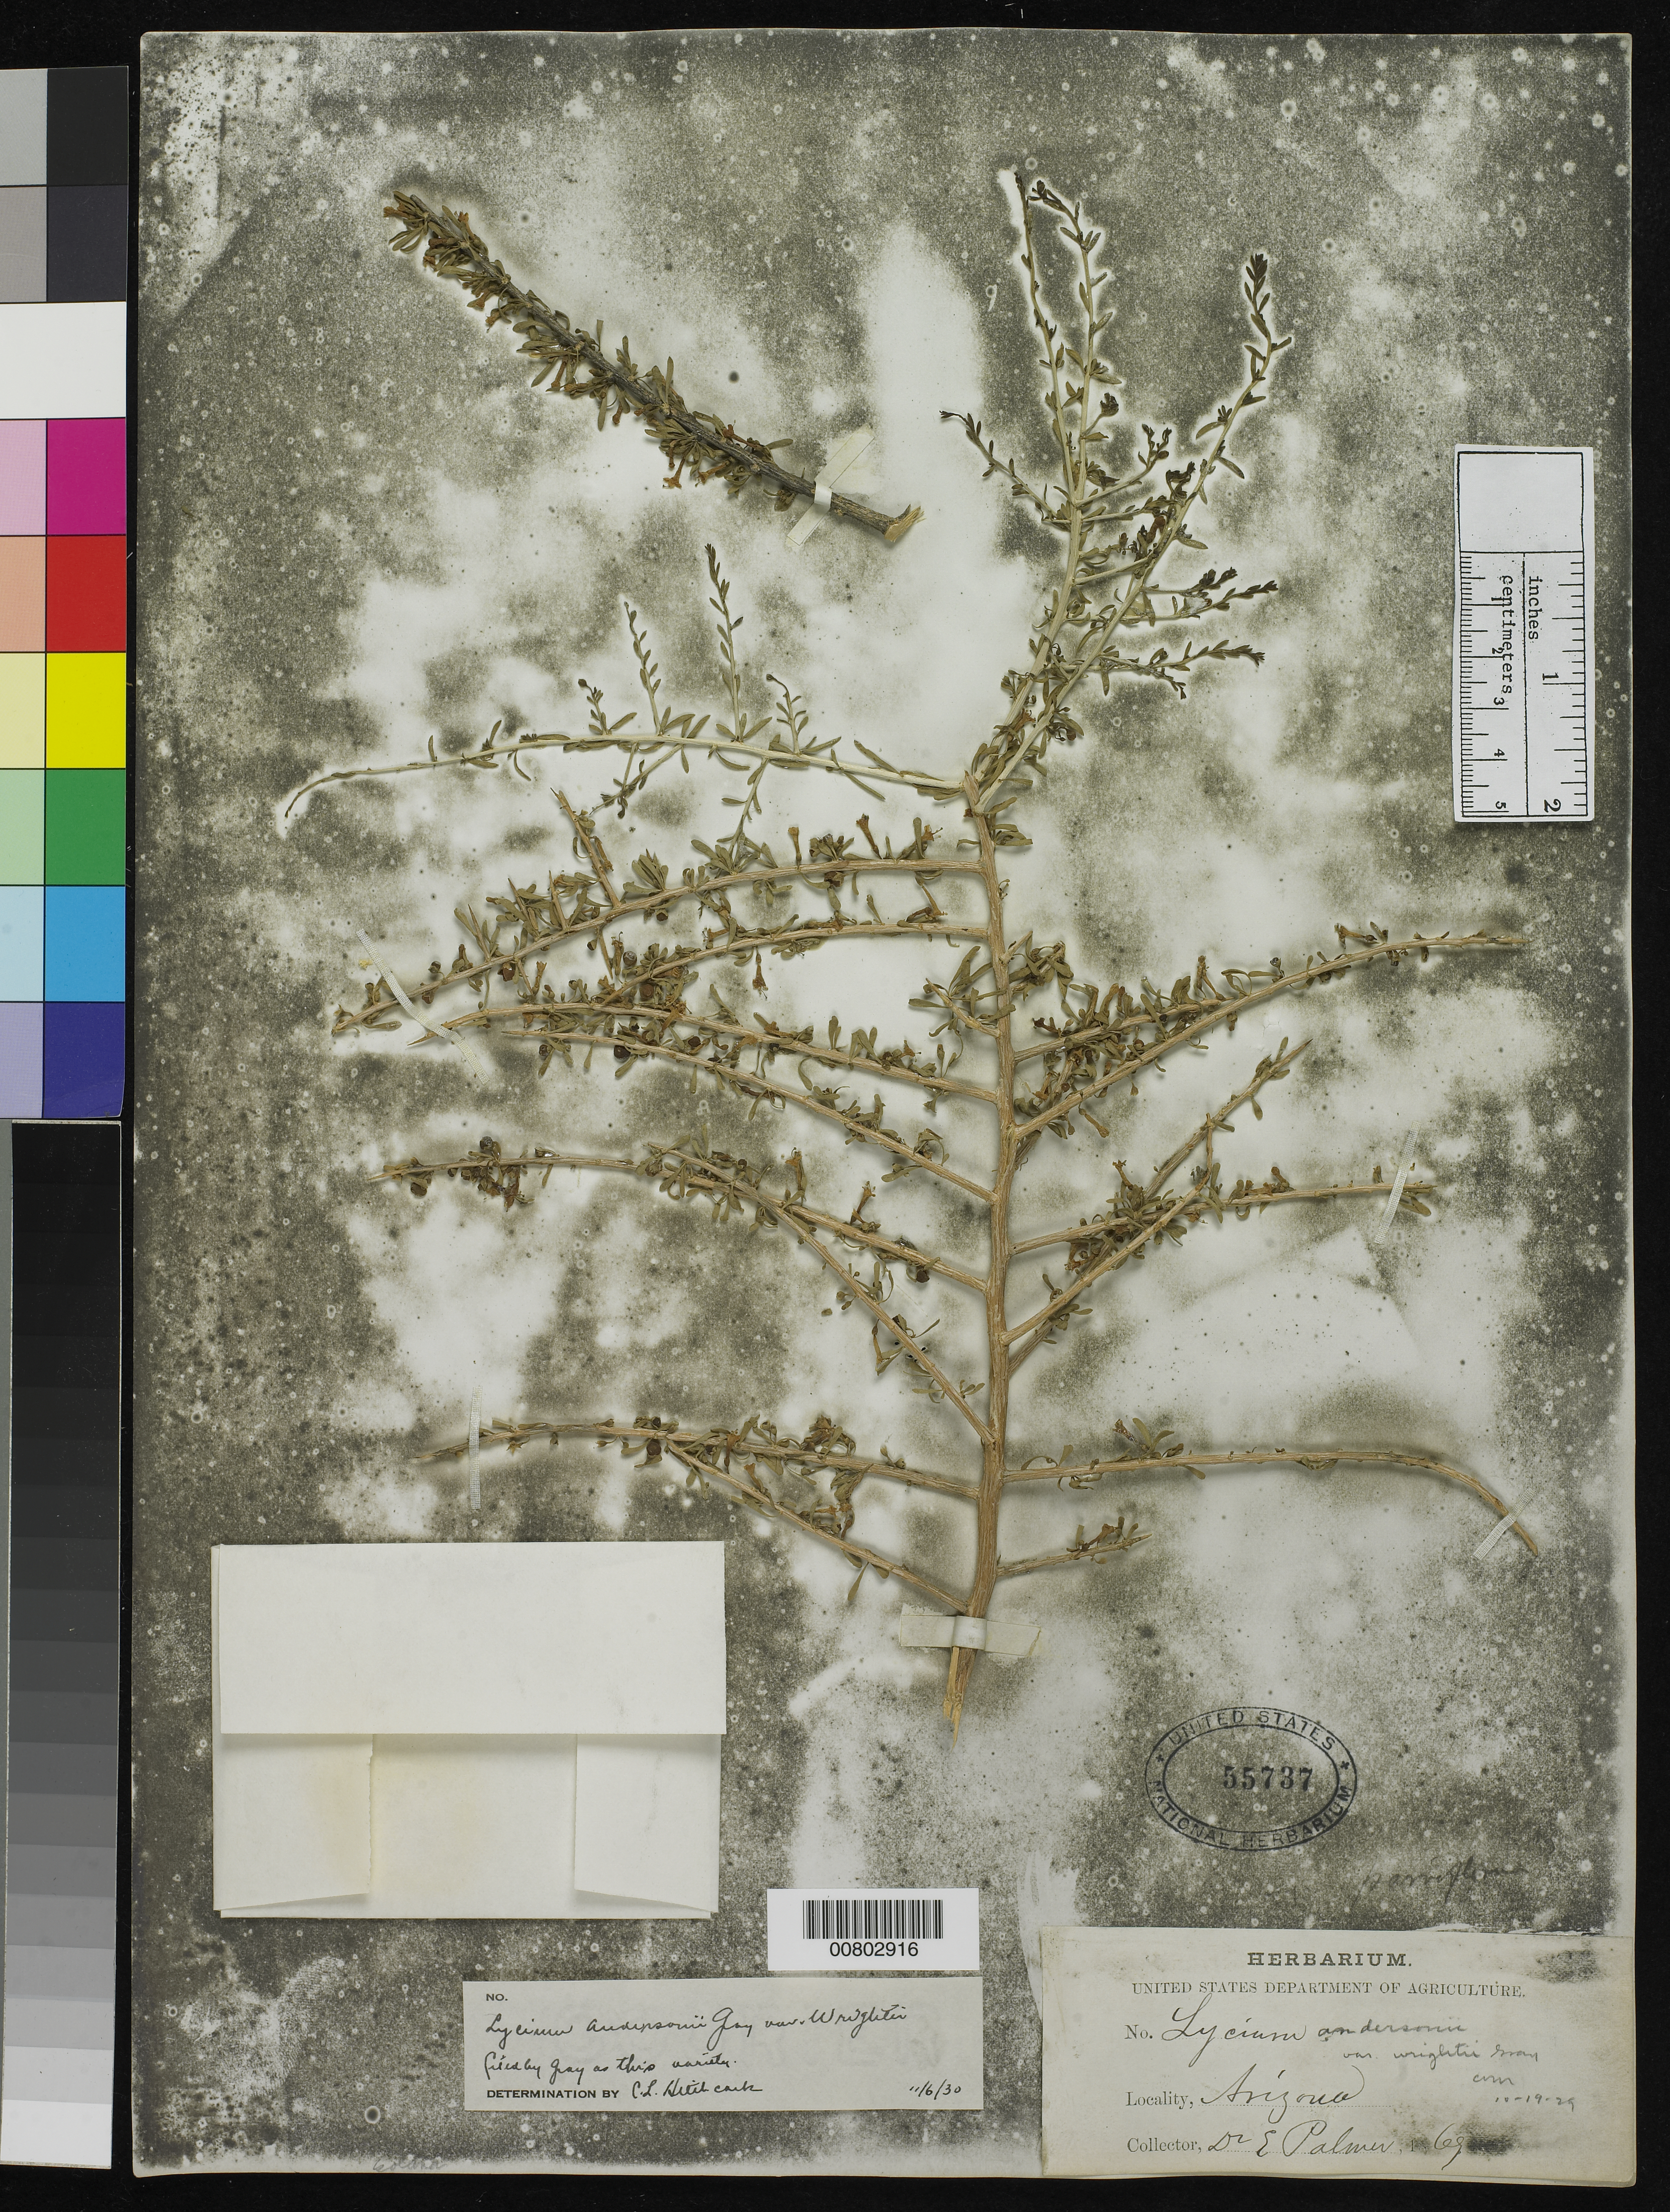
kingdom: Plantae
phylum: Tracheophyta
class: Magnoliopsida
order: Solanales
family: Solanaceae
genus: Lycium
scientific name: Lycium andersonii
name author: A. Gray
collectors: E. Palmer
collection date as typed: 1869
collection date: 1869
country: United States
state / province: Arizona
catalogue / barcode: US 55737